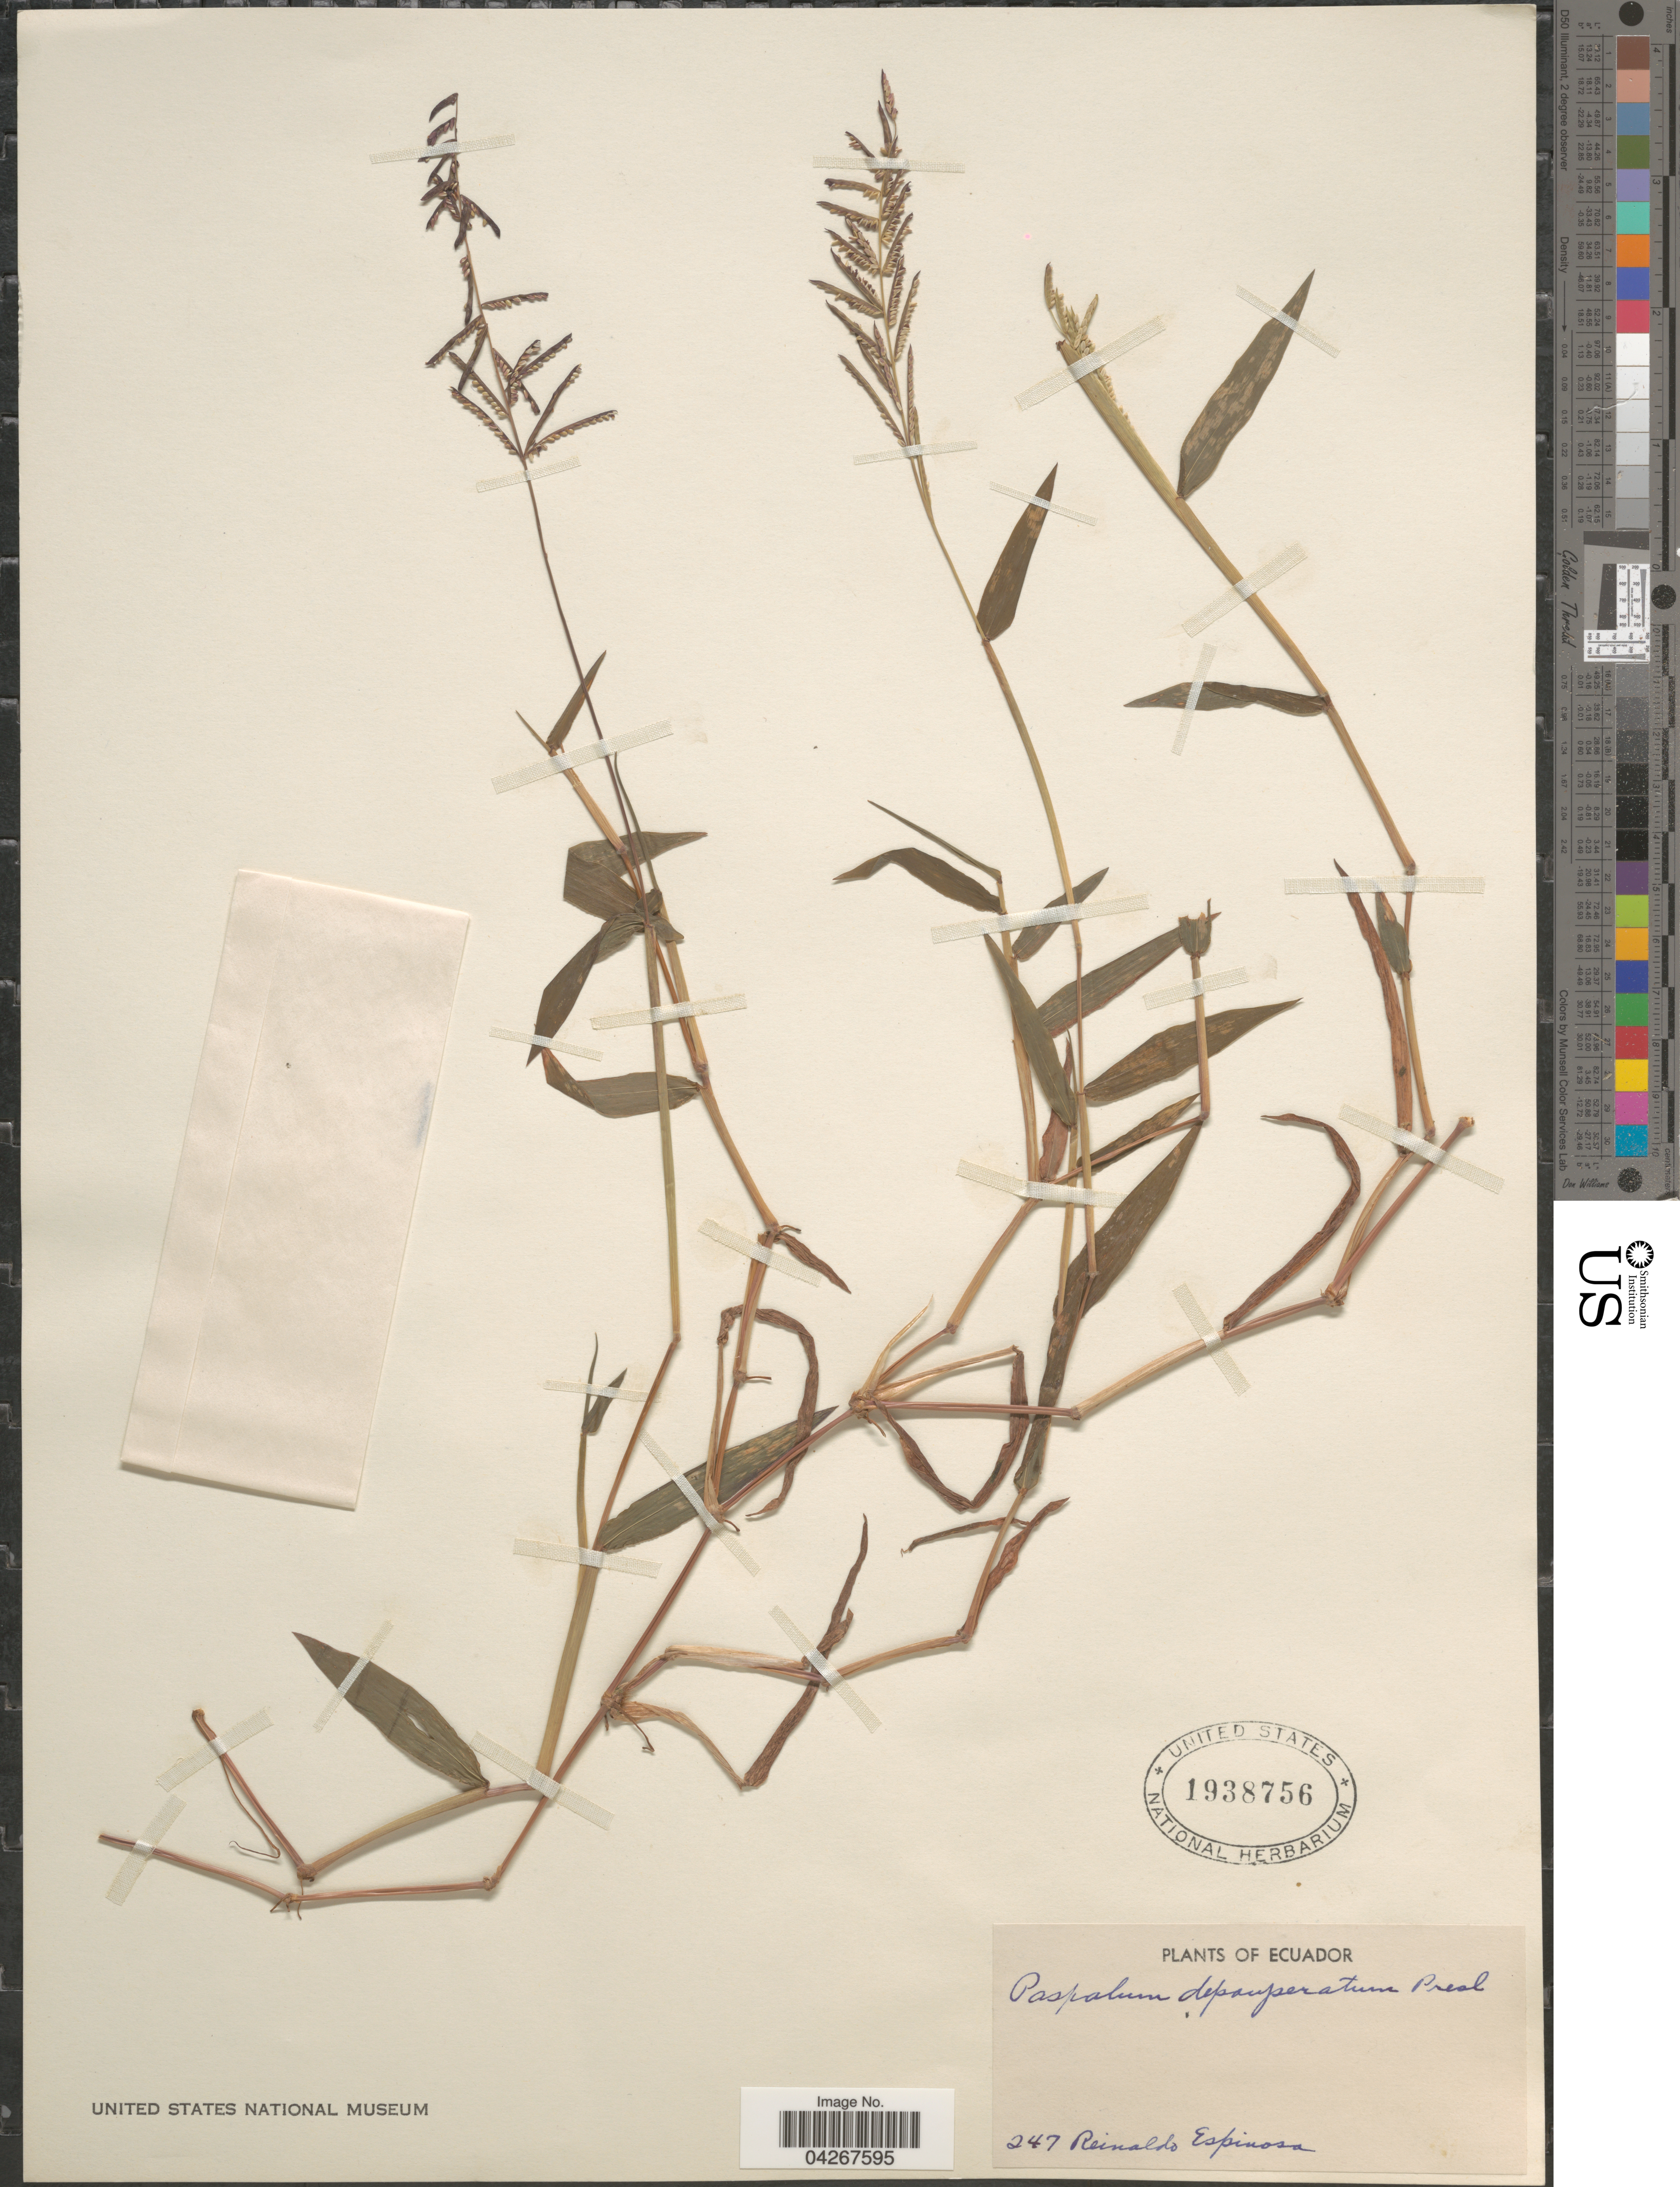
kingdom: Plantae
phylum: Tracheophyta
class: Liliopsida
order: Poales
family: Poaceae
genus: Paspalum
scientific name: Paspalum candidum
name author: (Humb. & Bonpl. ex Fleugge) Kunth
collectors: R. Espinosa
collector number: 247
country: Ecuador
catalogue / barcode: US 1938756